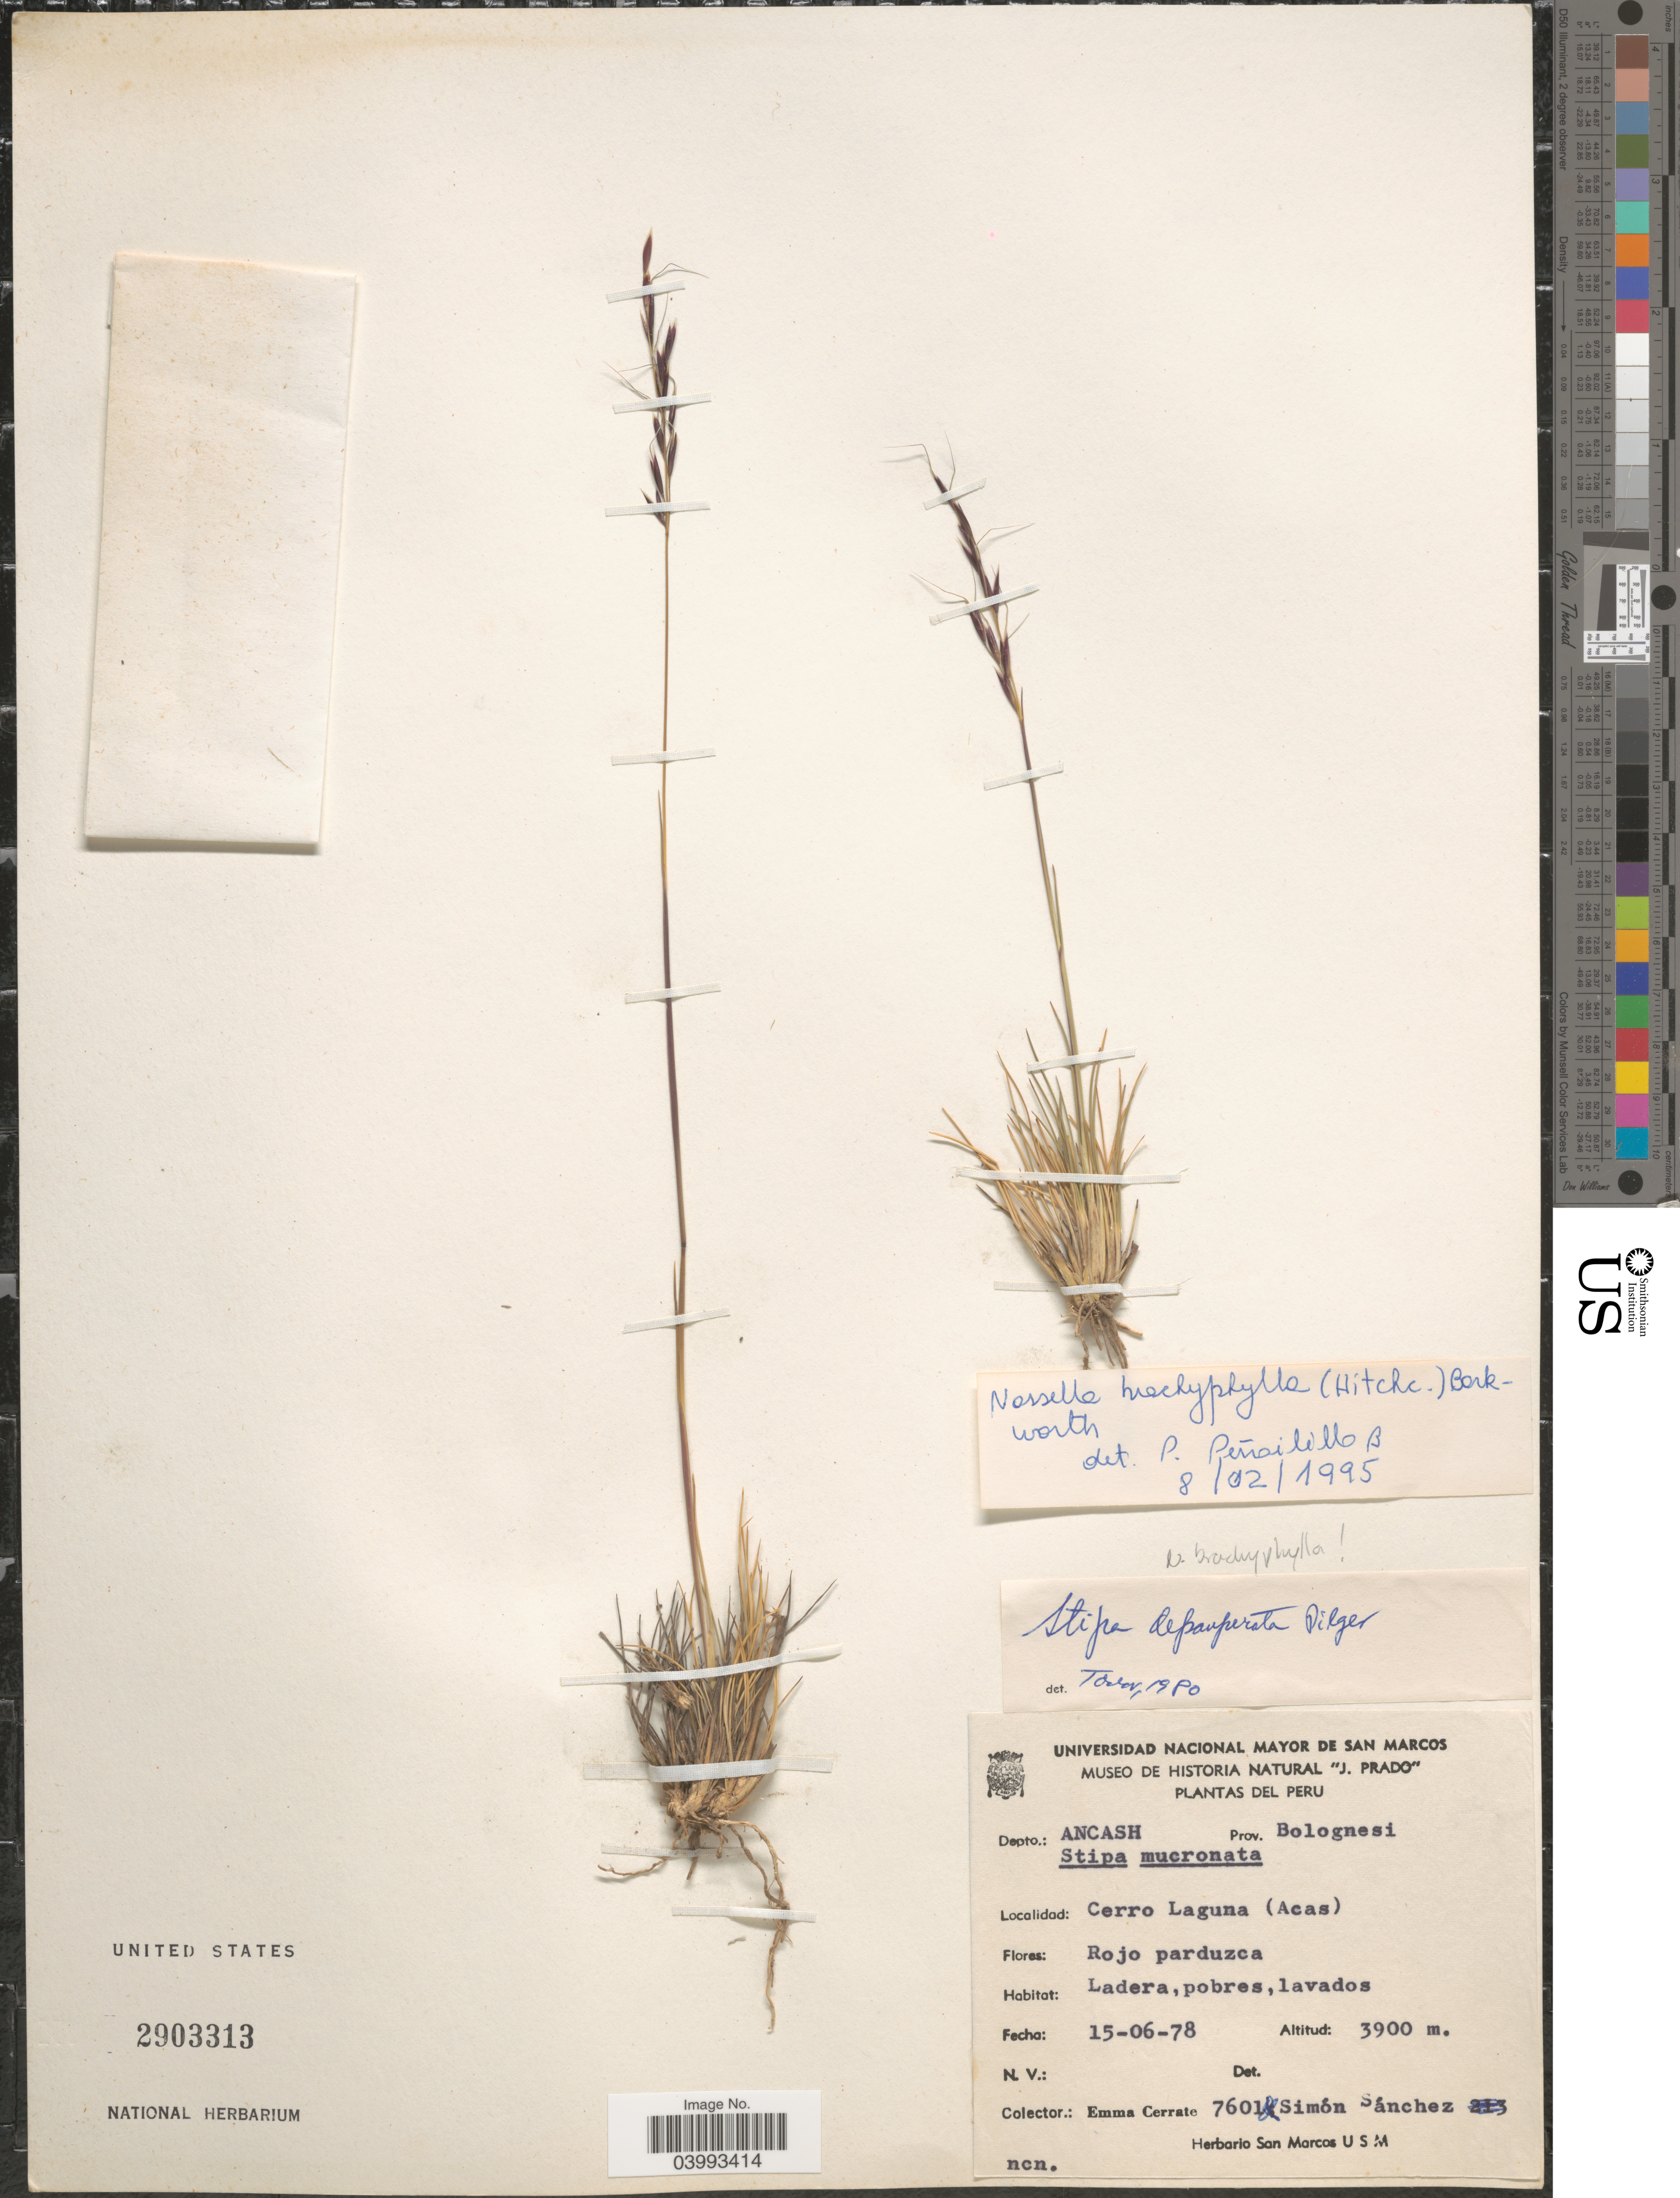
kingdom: Plantae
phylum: Tracheophyta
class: Liliopsida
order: Poales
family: Poaceae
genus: Nassella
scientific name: Nassella brachyphylla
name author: (Hitchc.) Barkworth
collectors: E. Cerrate & S. Sanchez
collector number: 7601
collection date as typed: Transcribed d/m/y: 15/6/78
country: Peru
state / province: Ancash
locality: Depto.: Ancash. Prov. Bolognesi. Cerro Laguna (Acas).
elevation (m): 3900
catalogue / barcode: US 2903313